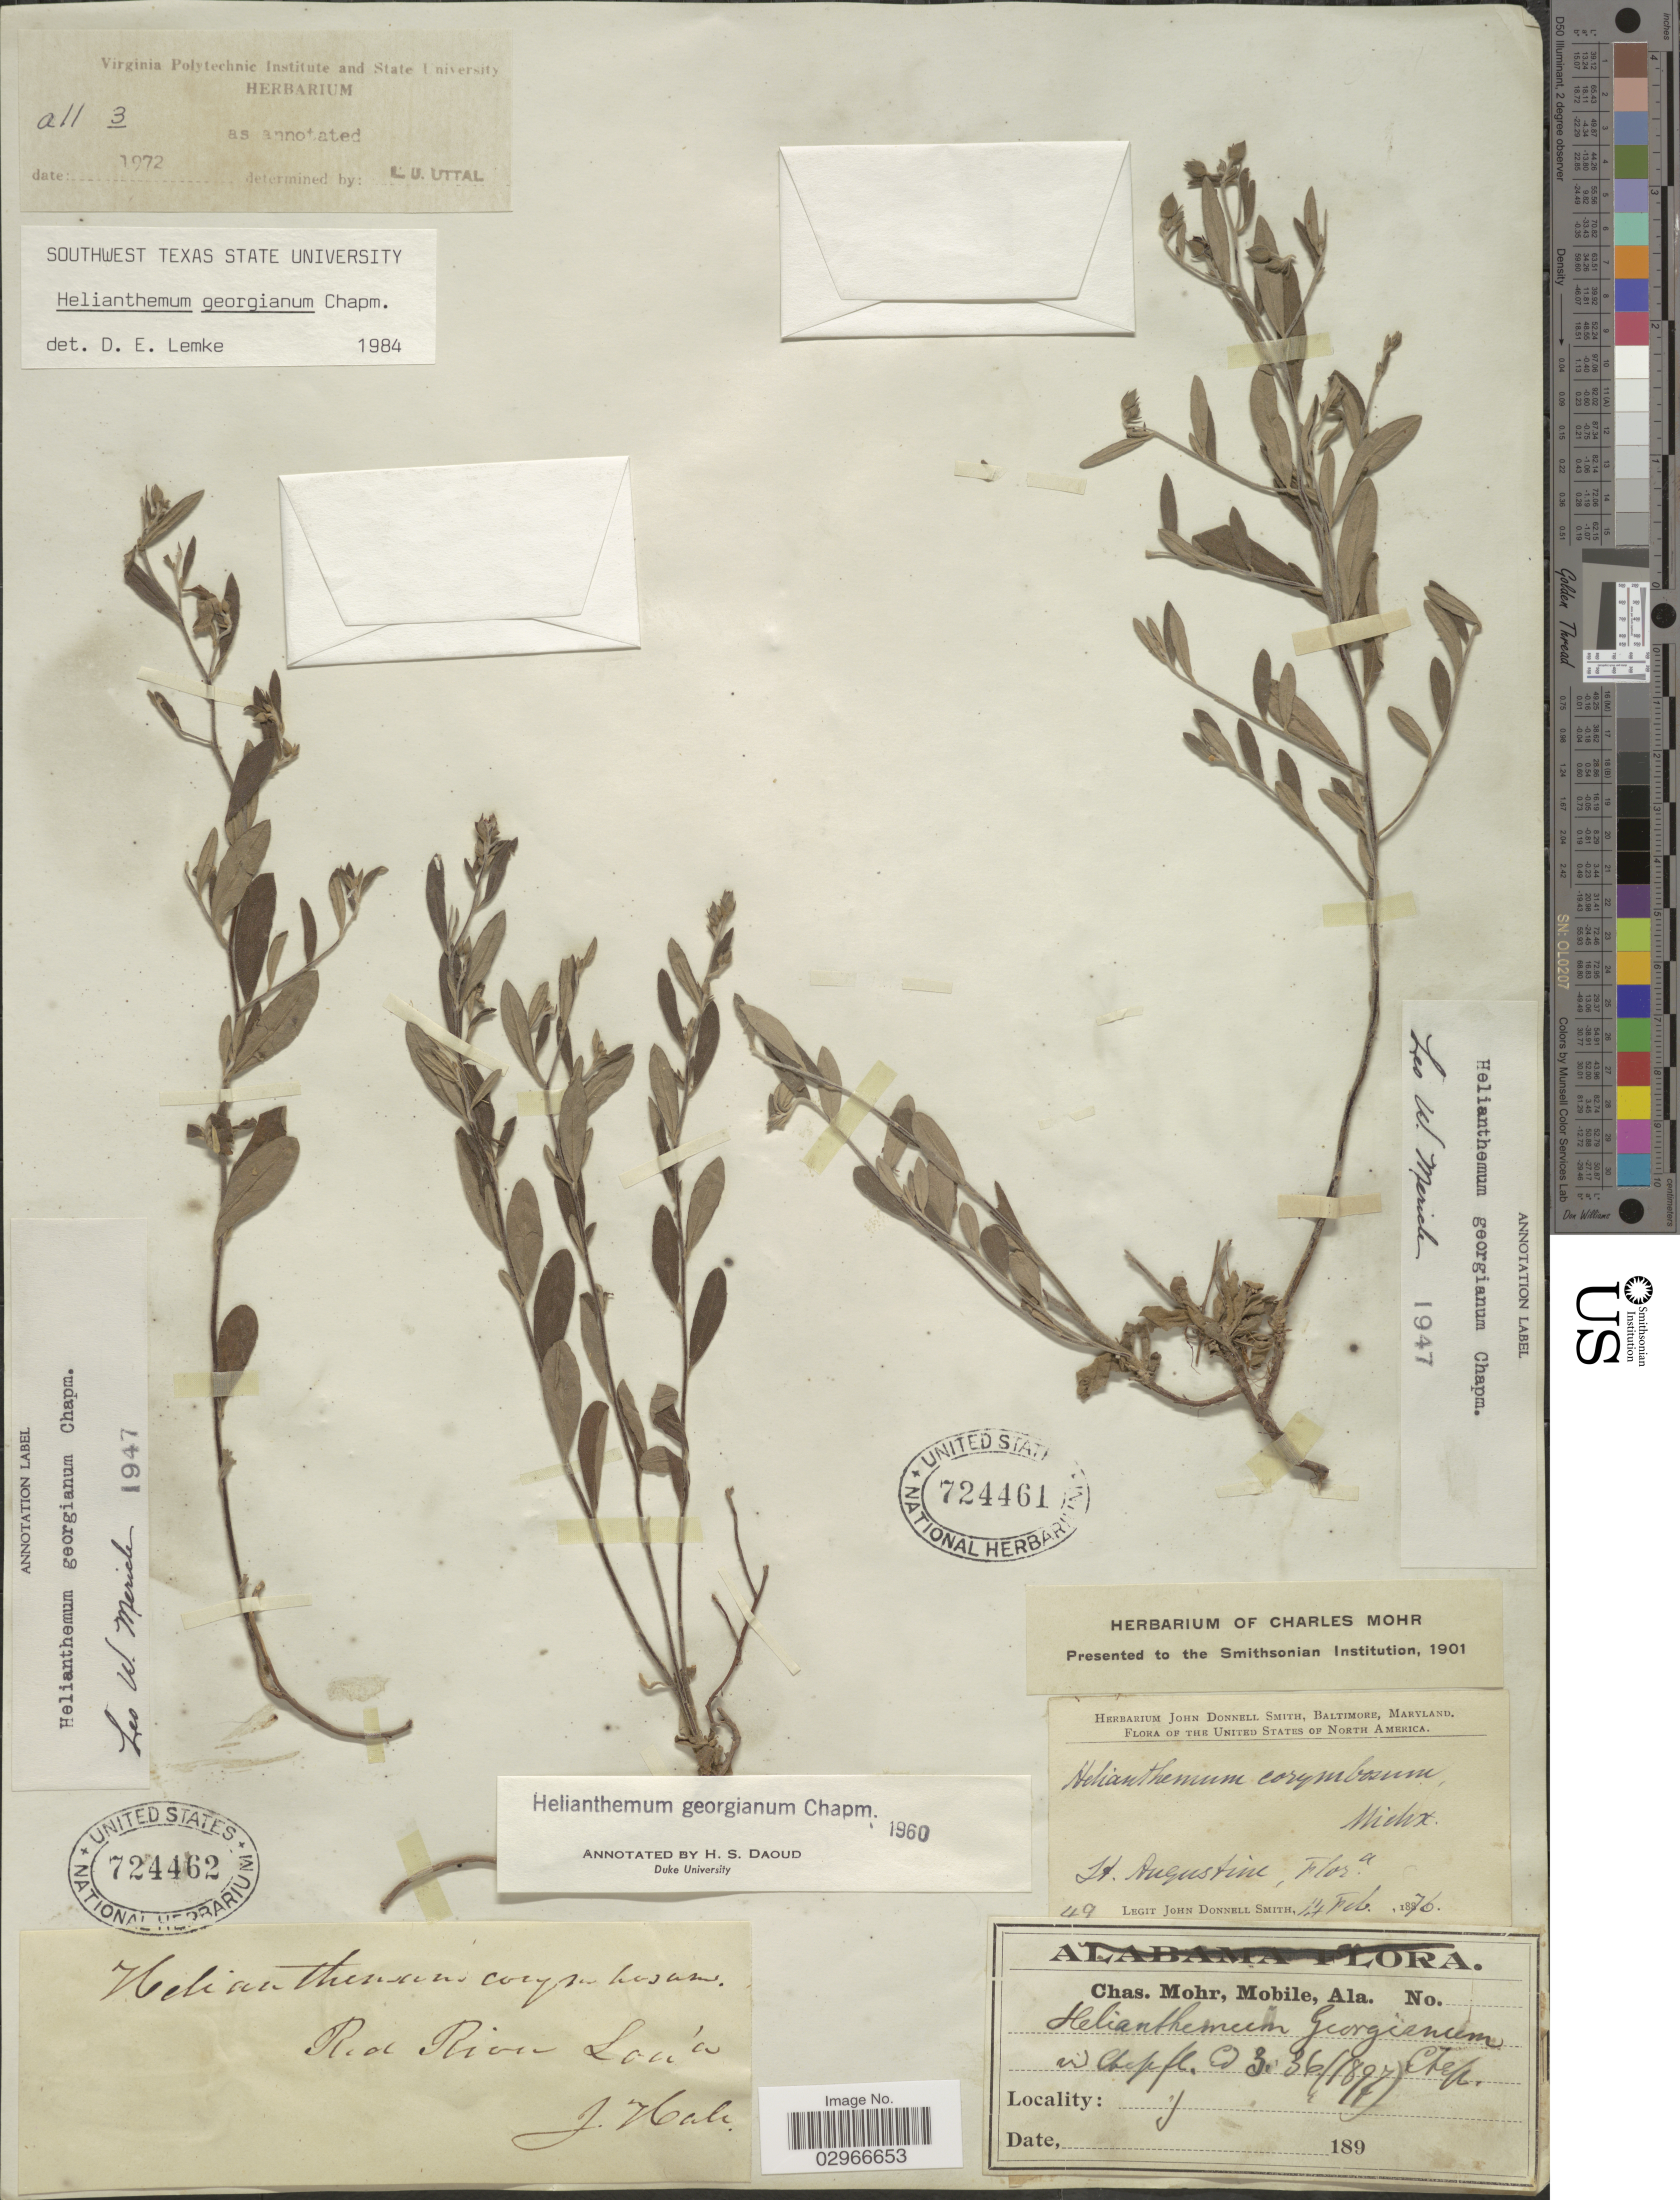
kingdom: Plantae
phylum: Tracheophyta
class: Magnoliopsida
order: Malvales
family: Cistaceae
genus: Helianthemum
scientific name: Helianthemum georgianum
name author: Chapm.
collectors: J. Hall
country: United States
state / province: Louisiana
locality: Red River Lou'a.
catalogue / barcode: US 724462